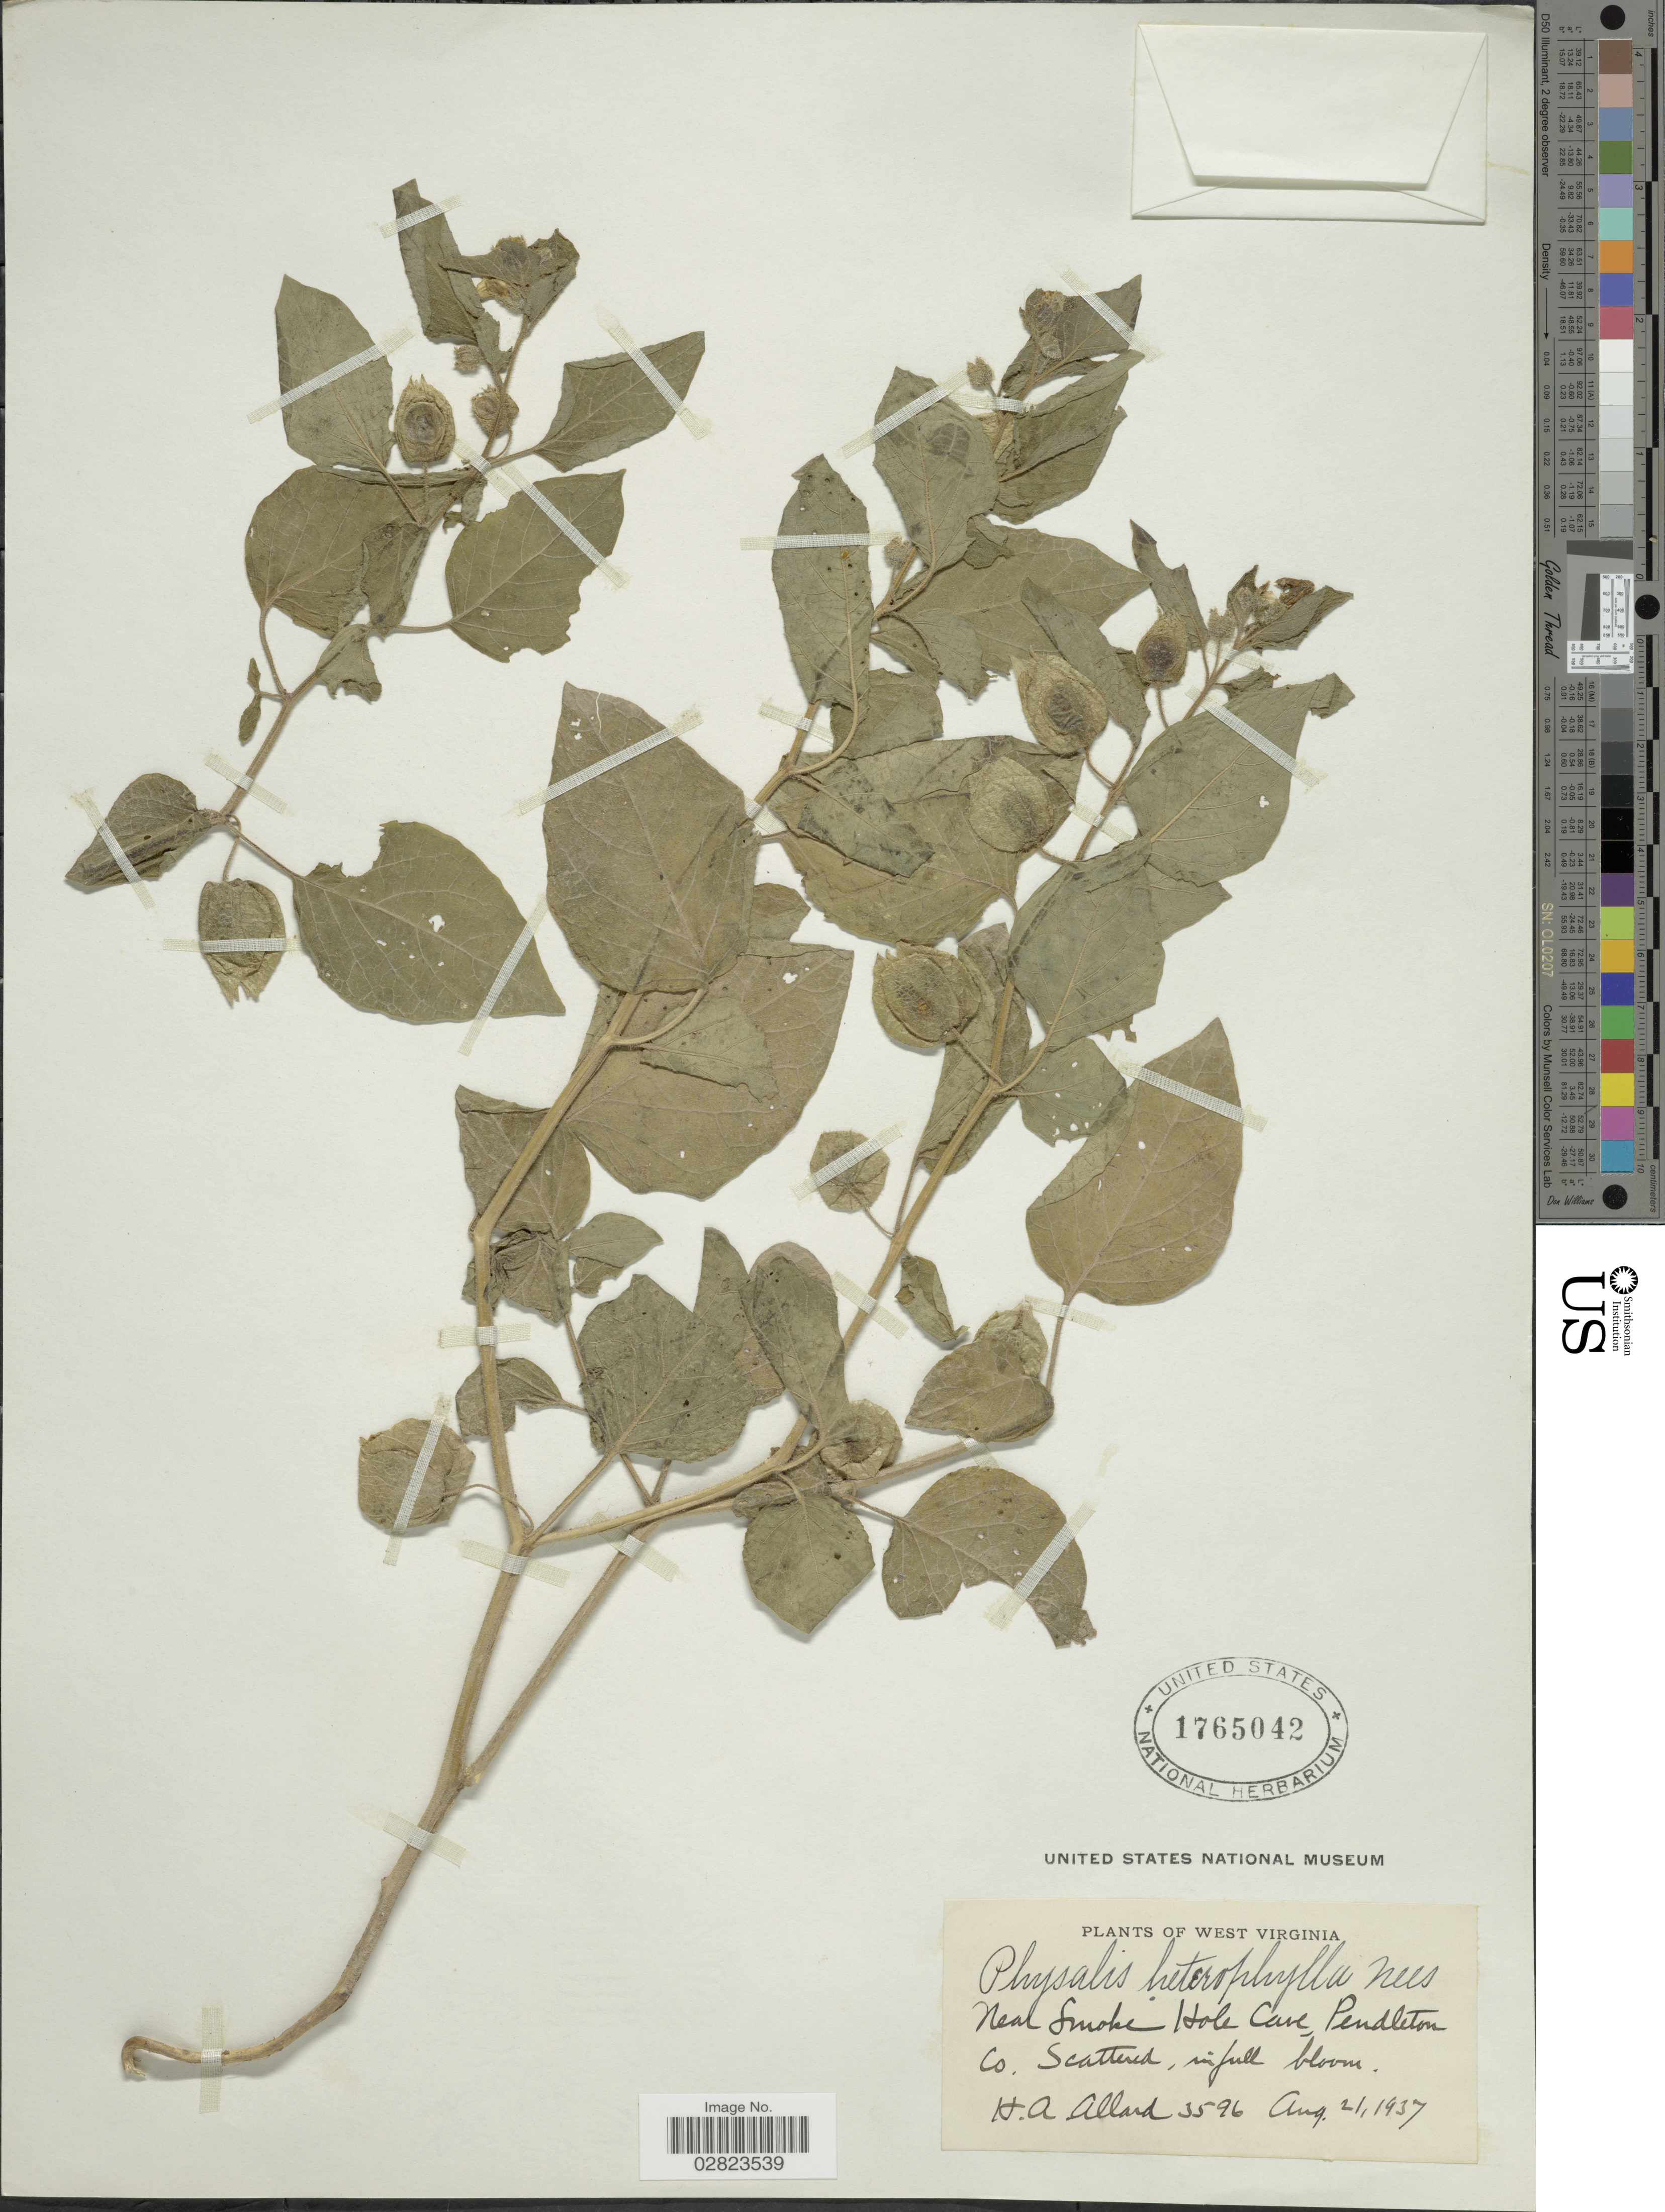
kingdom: Plantae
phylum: Tracheophyta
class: Magnoliopsida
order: Solanales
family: Solanaceae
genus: Physalis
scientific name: Physalis heterophylla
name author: Nees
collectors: H. A. Allard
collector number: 3596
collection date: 1937-08-21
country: United States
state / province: West Virginia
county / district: Pendleton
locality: Near Smoke Hole Cave, Pendleton Co.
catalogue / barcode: US 1765042